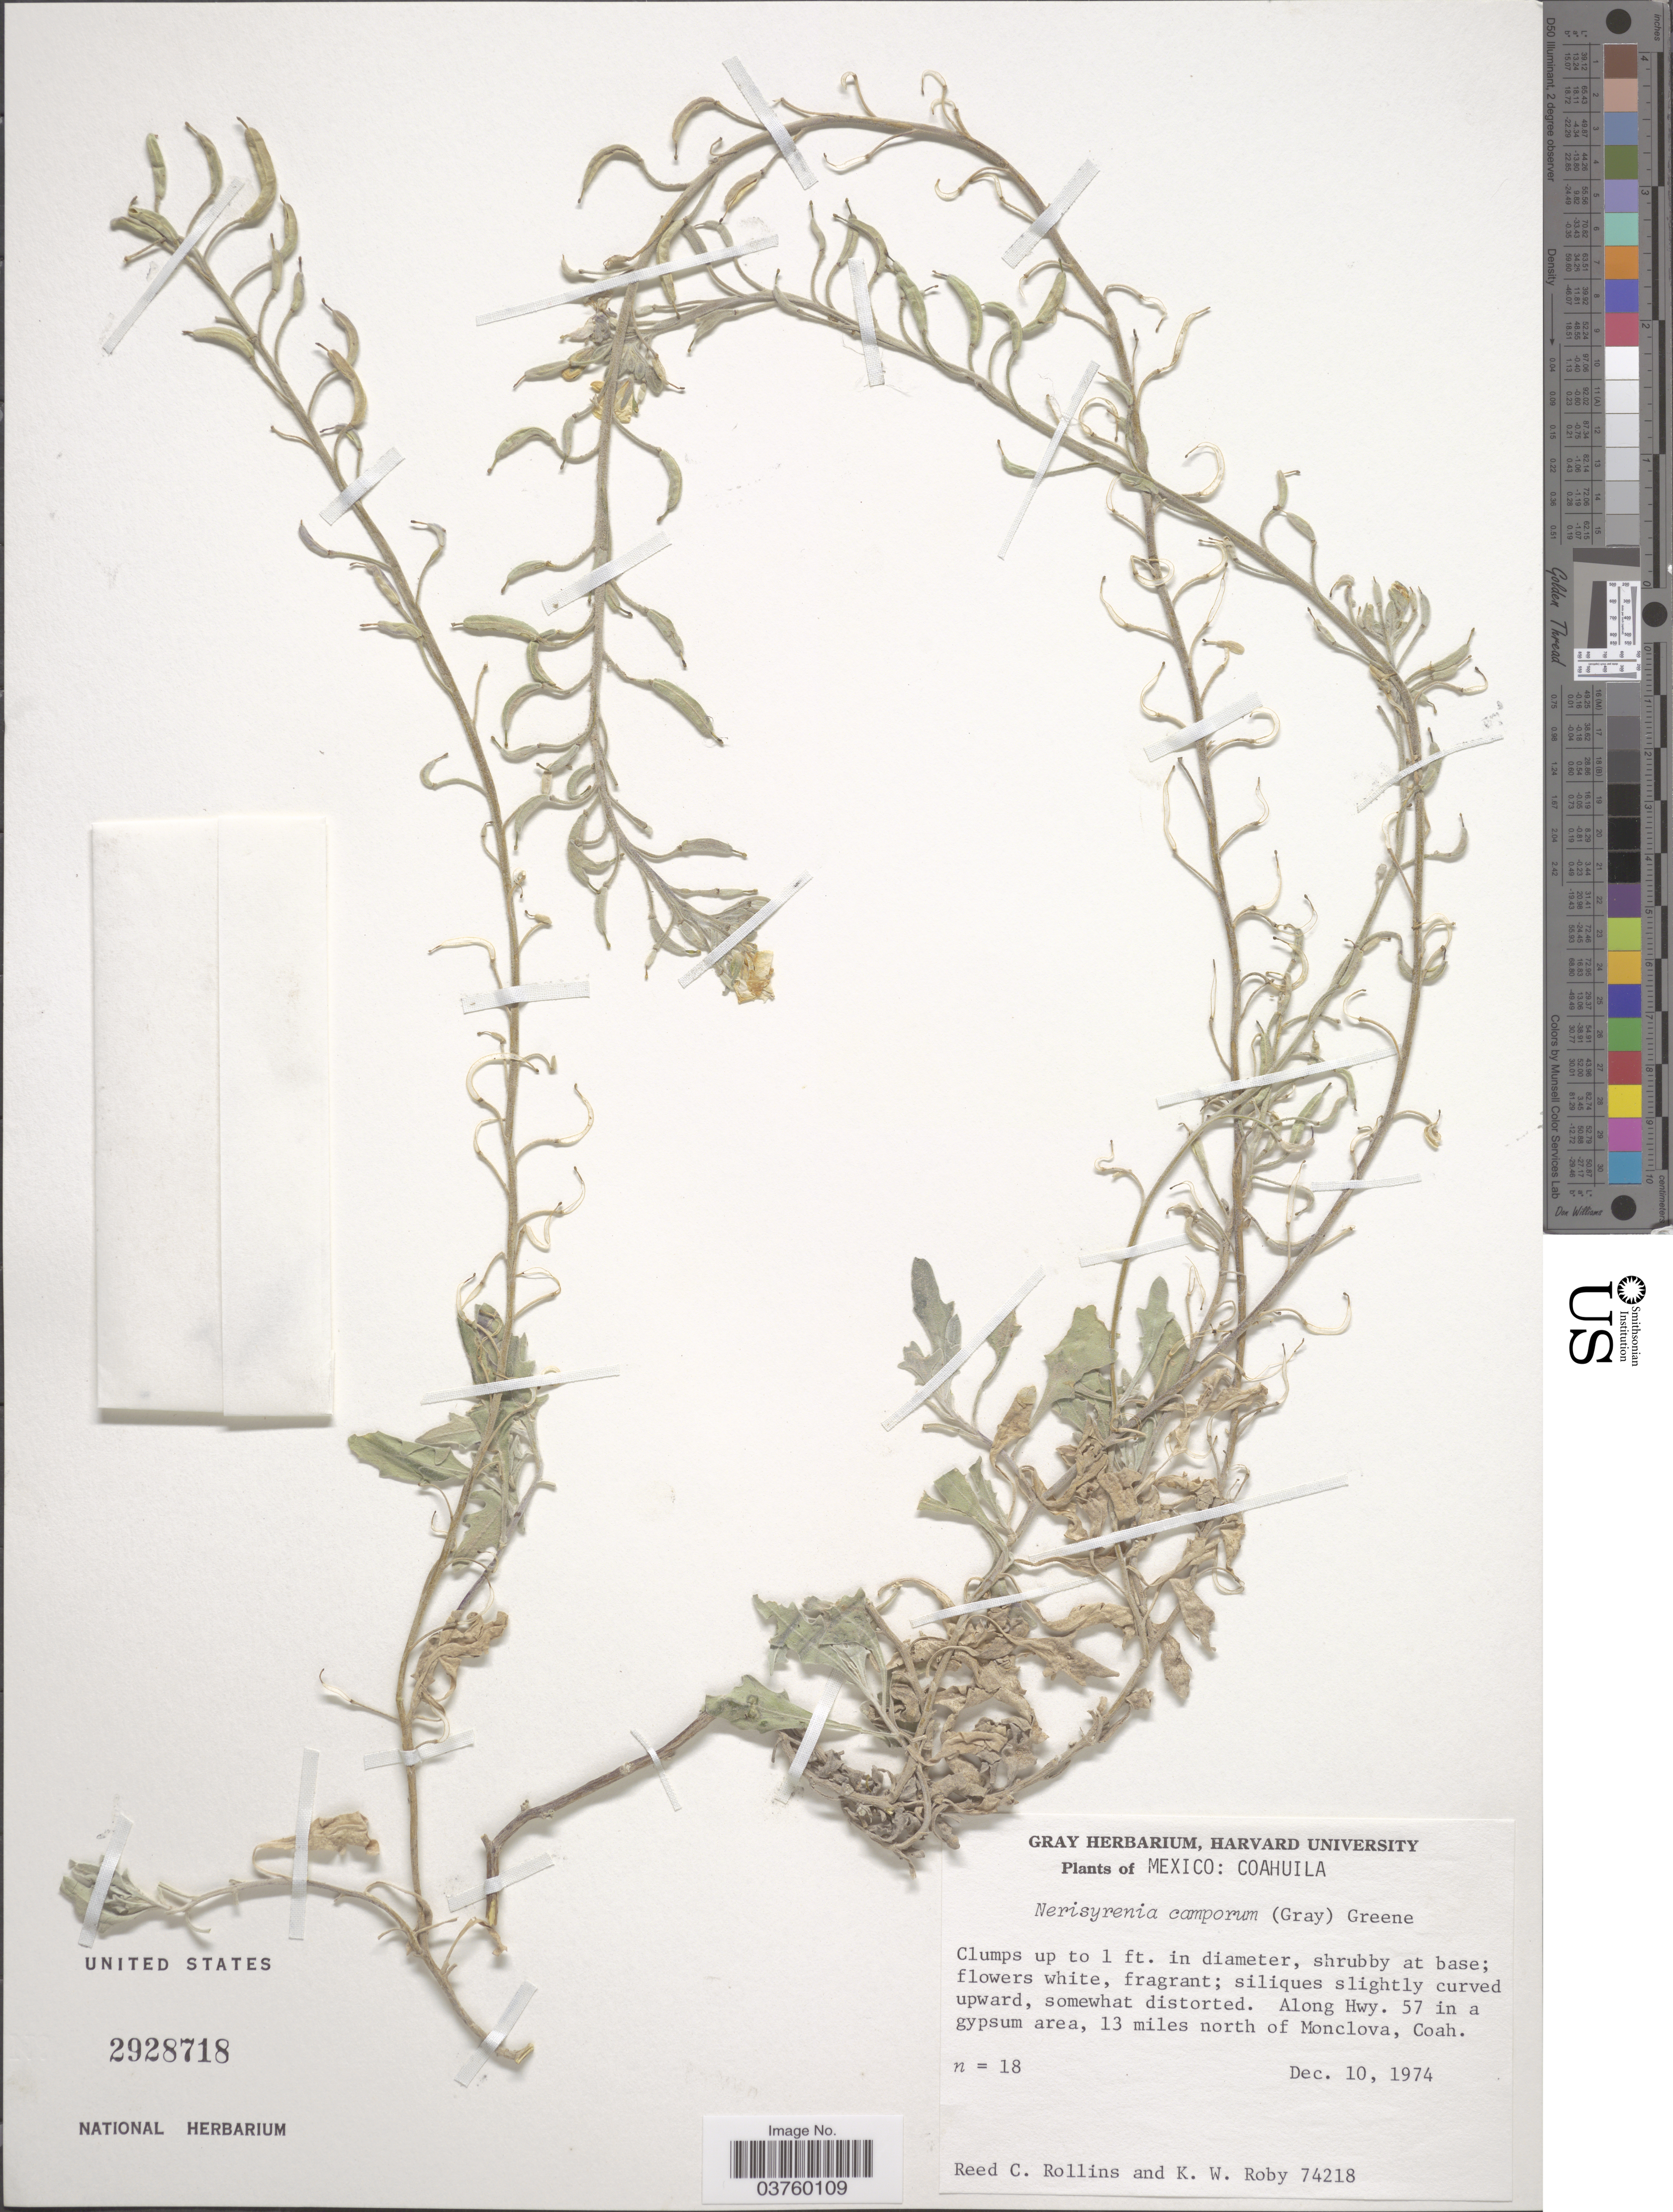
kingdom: Plantae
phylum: Tracheophyta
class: Magnoliopsida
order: Brassicales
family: Brassicaceae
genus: Nerisyrenia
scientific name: Nerisyrenia camporum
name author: (A. Gray) Greene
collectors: R. C. Rollins & K. W. Roby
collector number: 74218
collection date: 1974-12-10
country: Mexico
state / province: Coahuila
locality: Along Hwy. 57 in a gypsum area, 13 miles north of Monclova.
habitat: in a gypsum area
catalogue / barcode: US 2928718